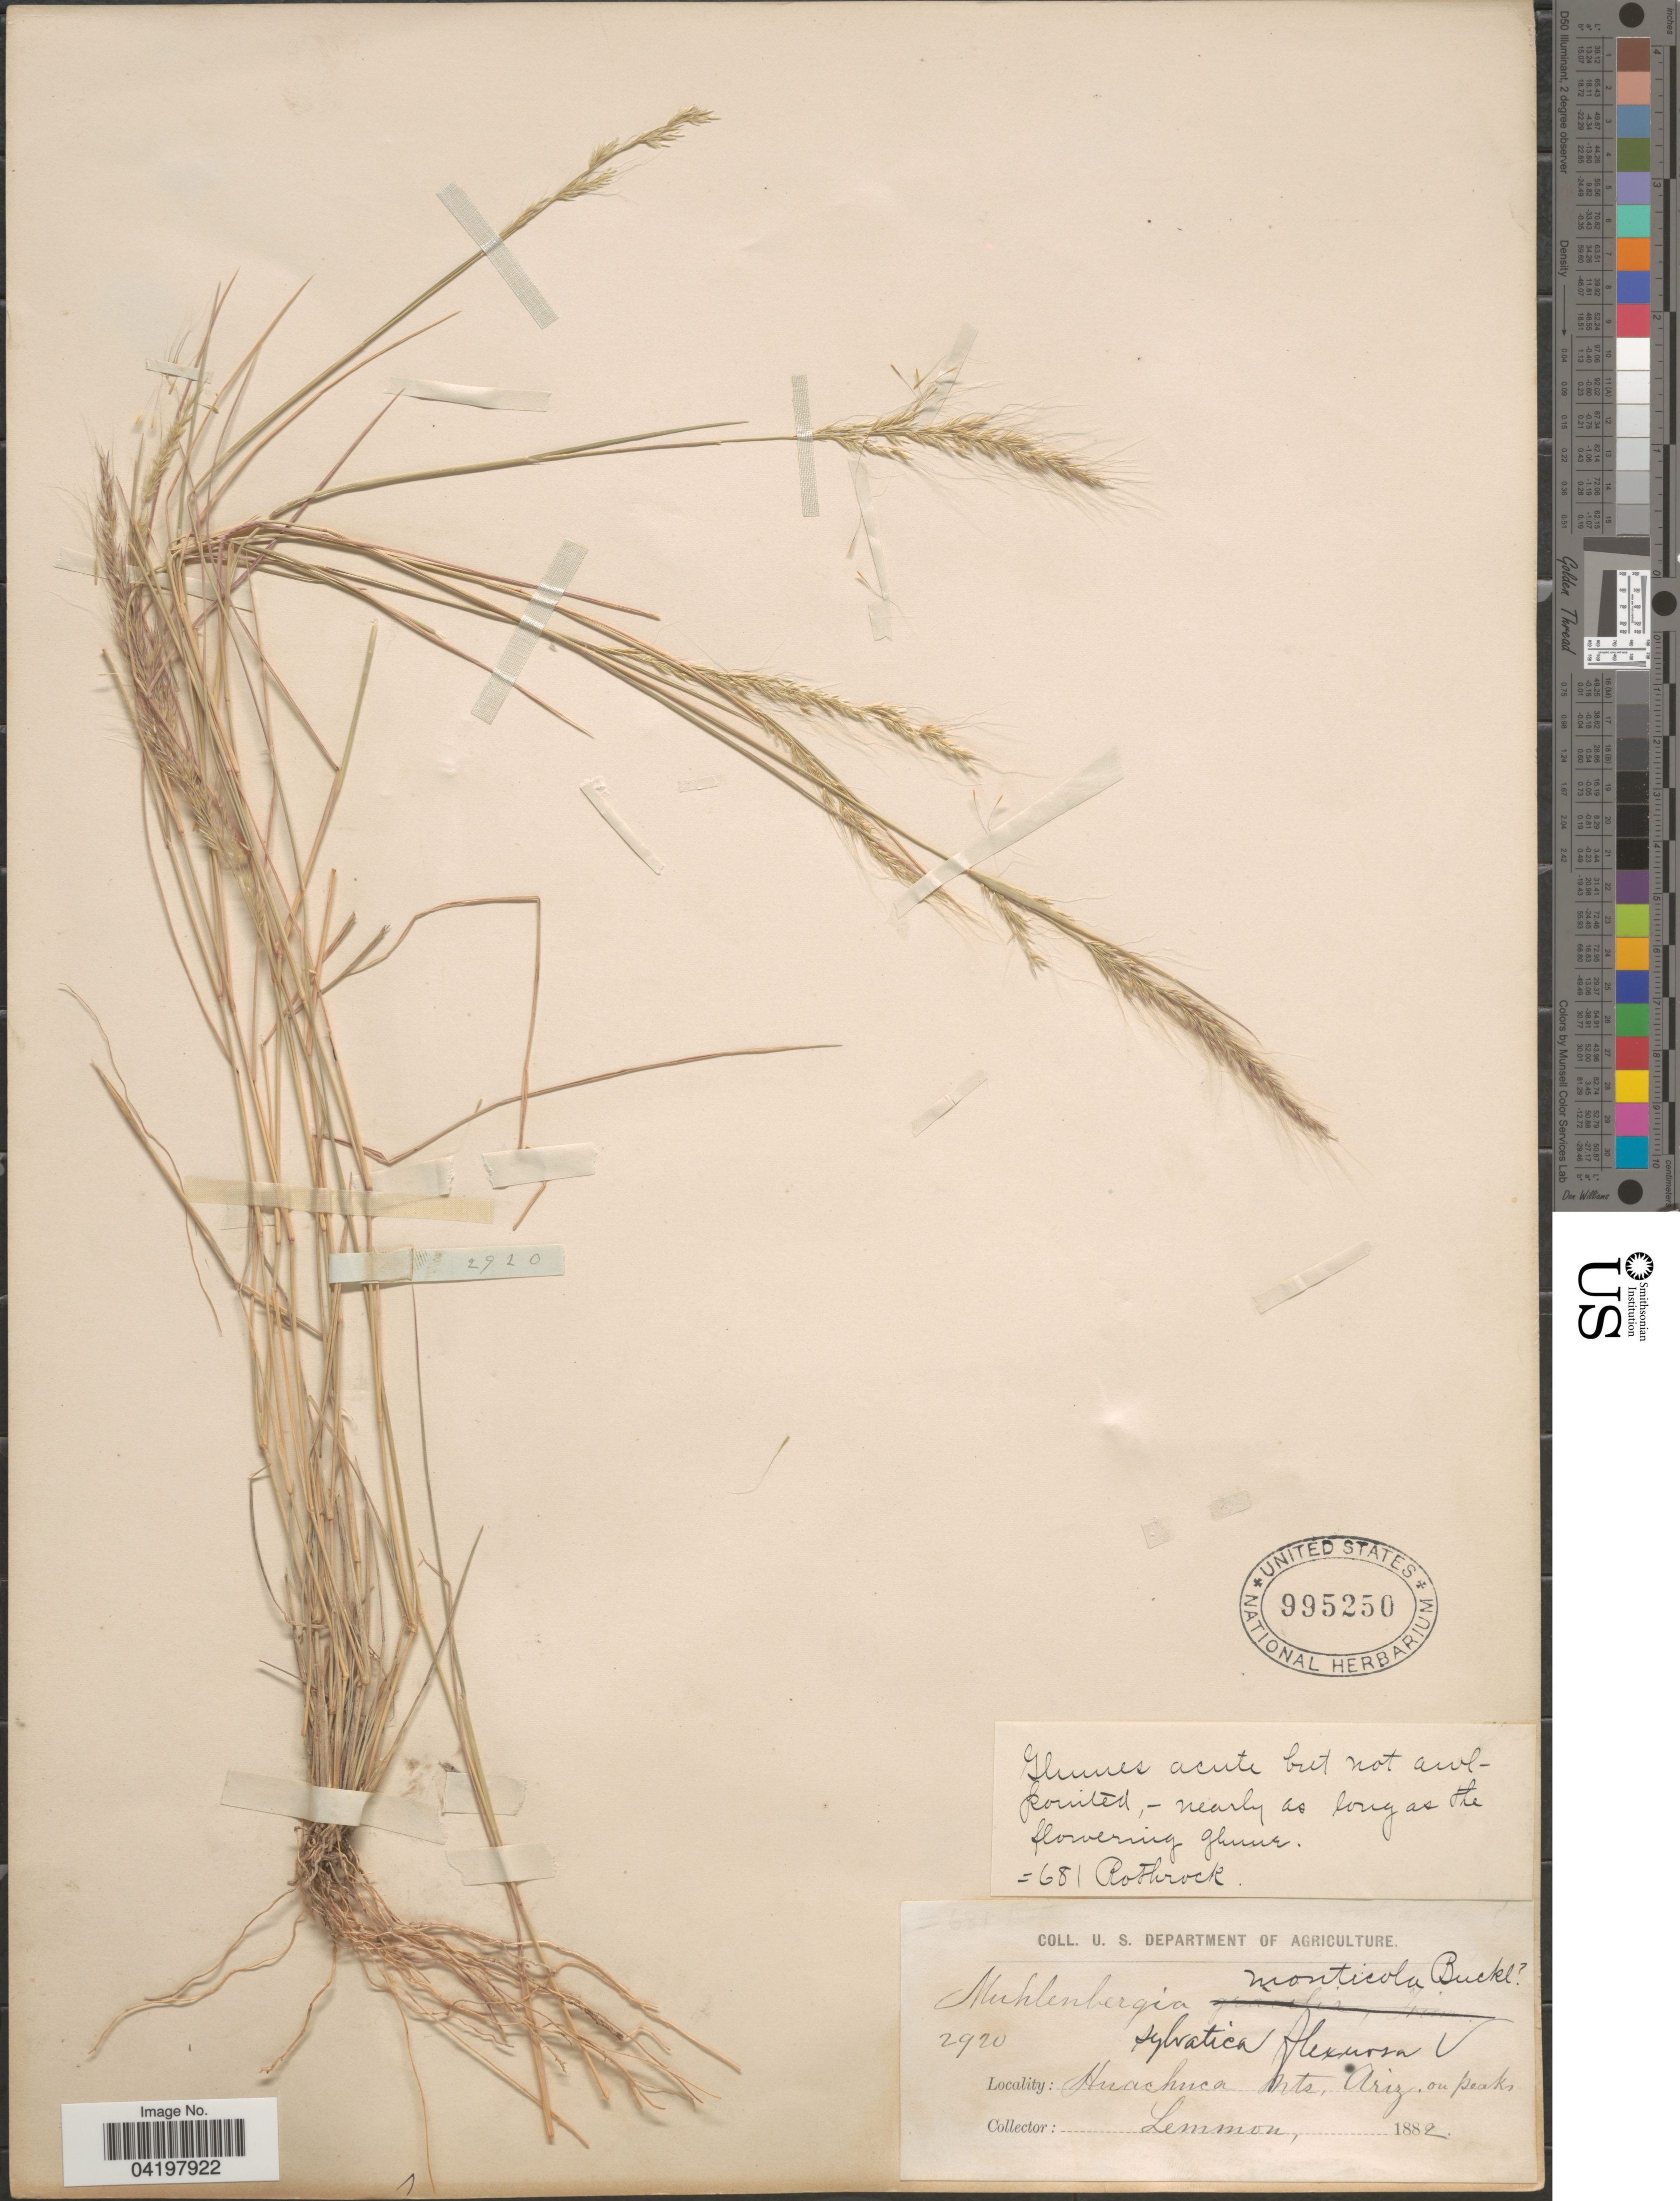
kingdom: Plantae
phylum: Tracheophyta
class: Liliopsida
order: Poales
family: Poaceae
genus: Muhlenbergia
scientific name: Muhlenbergia tenuifolia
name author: (Kunth) Kunth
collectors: -- Lemmon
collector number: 2920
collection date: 1882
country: United States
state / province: Arizona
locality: Huachuca Mts. Ou Peaks.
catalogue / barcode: US 995250